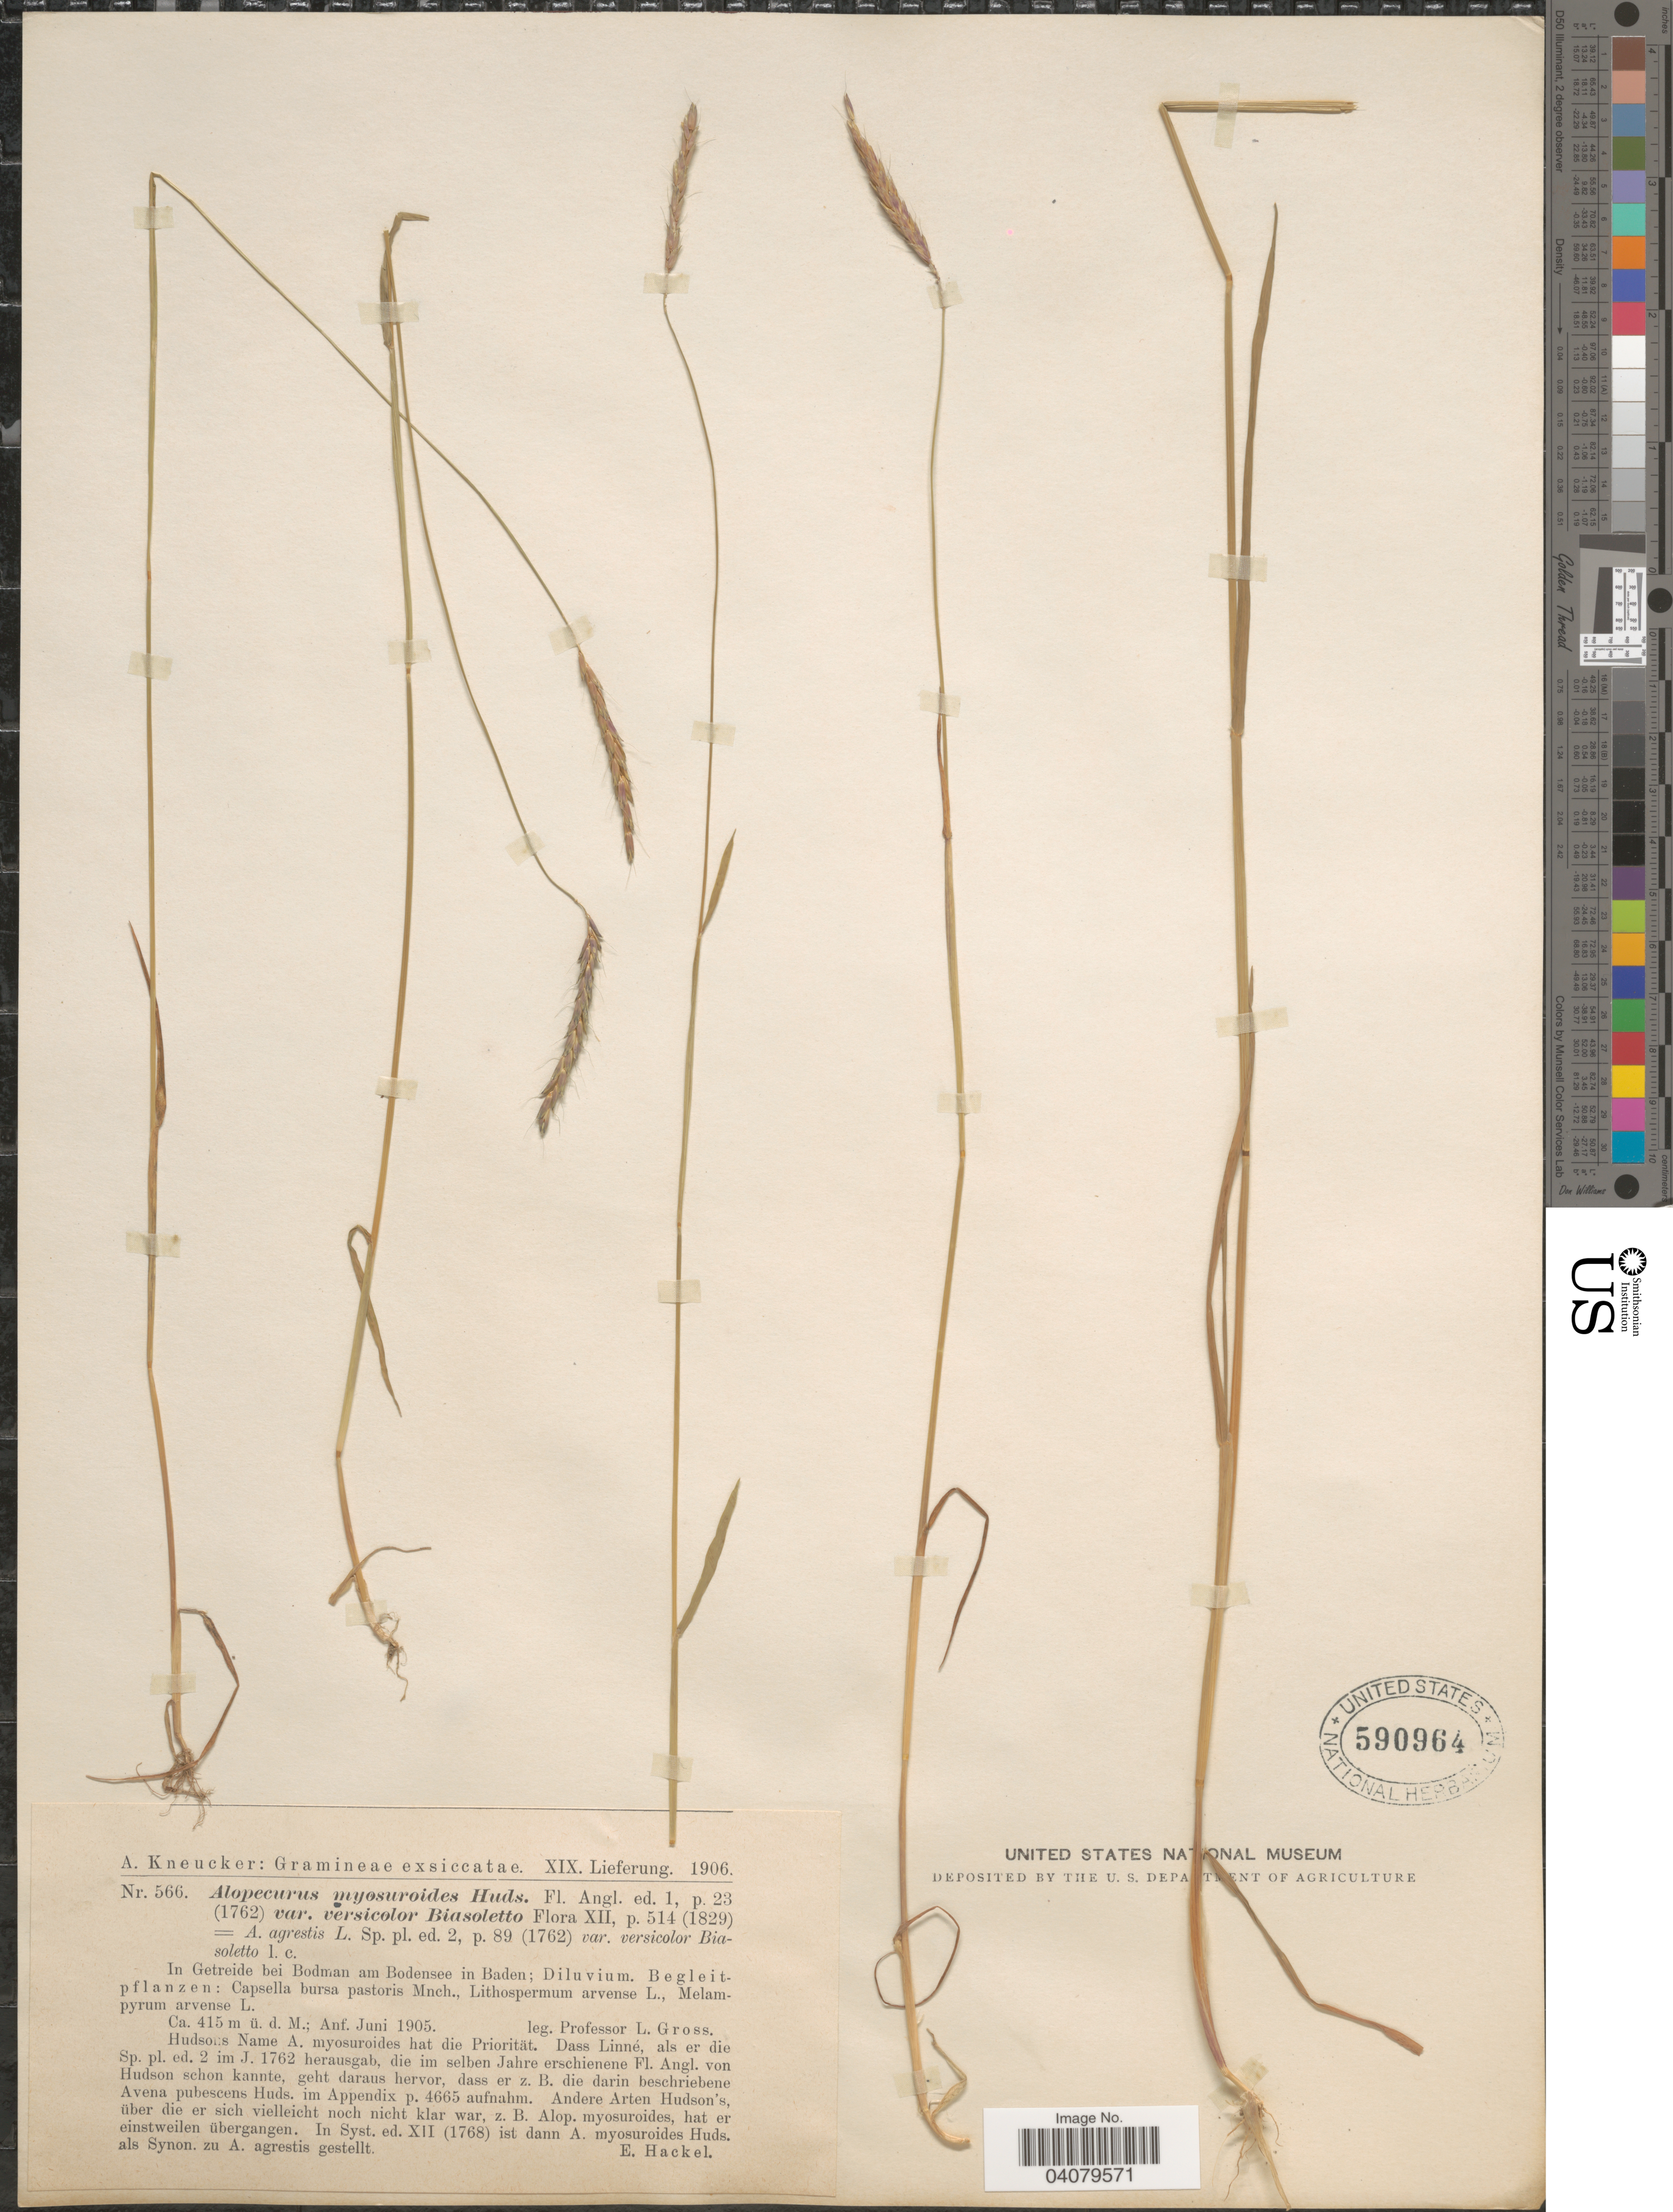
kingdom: Plantae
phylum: Tracheophyta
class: Liliopsida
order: Poales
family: Poaceae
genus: Alopecurus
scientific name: Alopecurus myosuroides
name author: Huds.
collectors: L. Gross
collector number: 566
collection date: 1905-06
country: Germany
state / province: Baden-Württemberg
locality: In Getreide bei Bodman am Bodensee in Baden.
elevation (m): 415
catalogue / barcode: US 590964